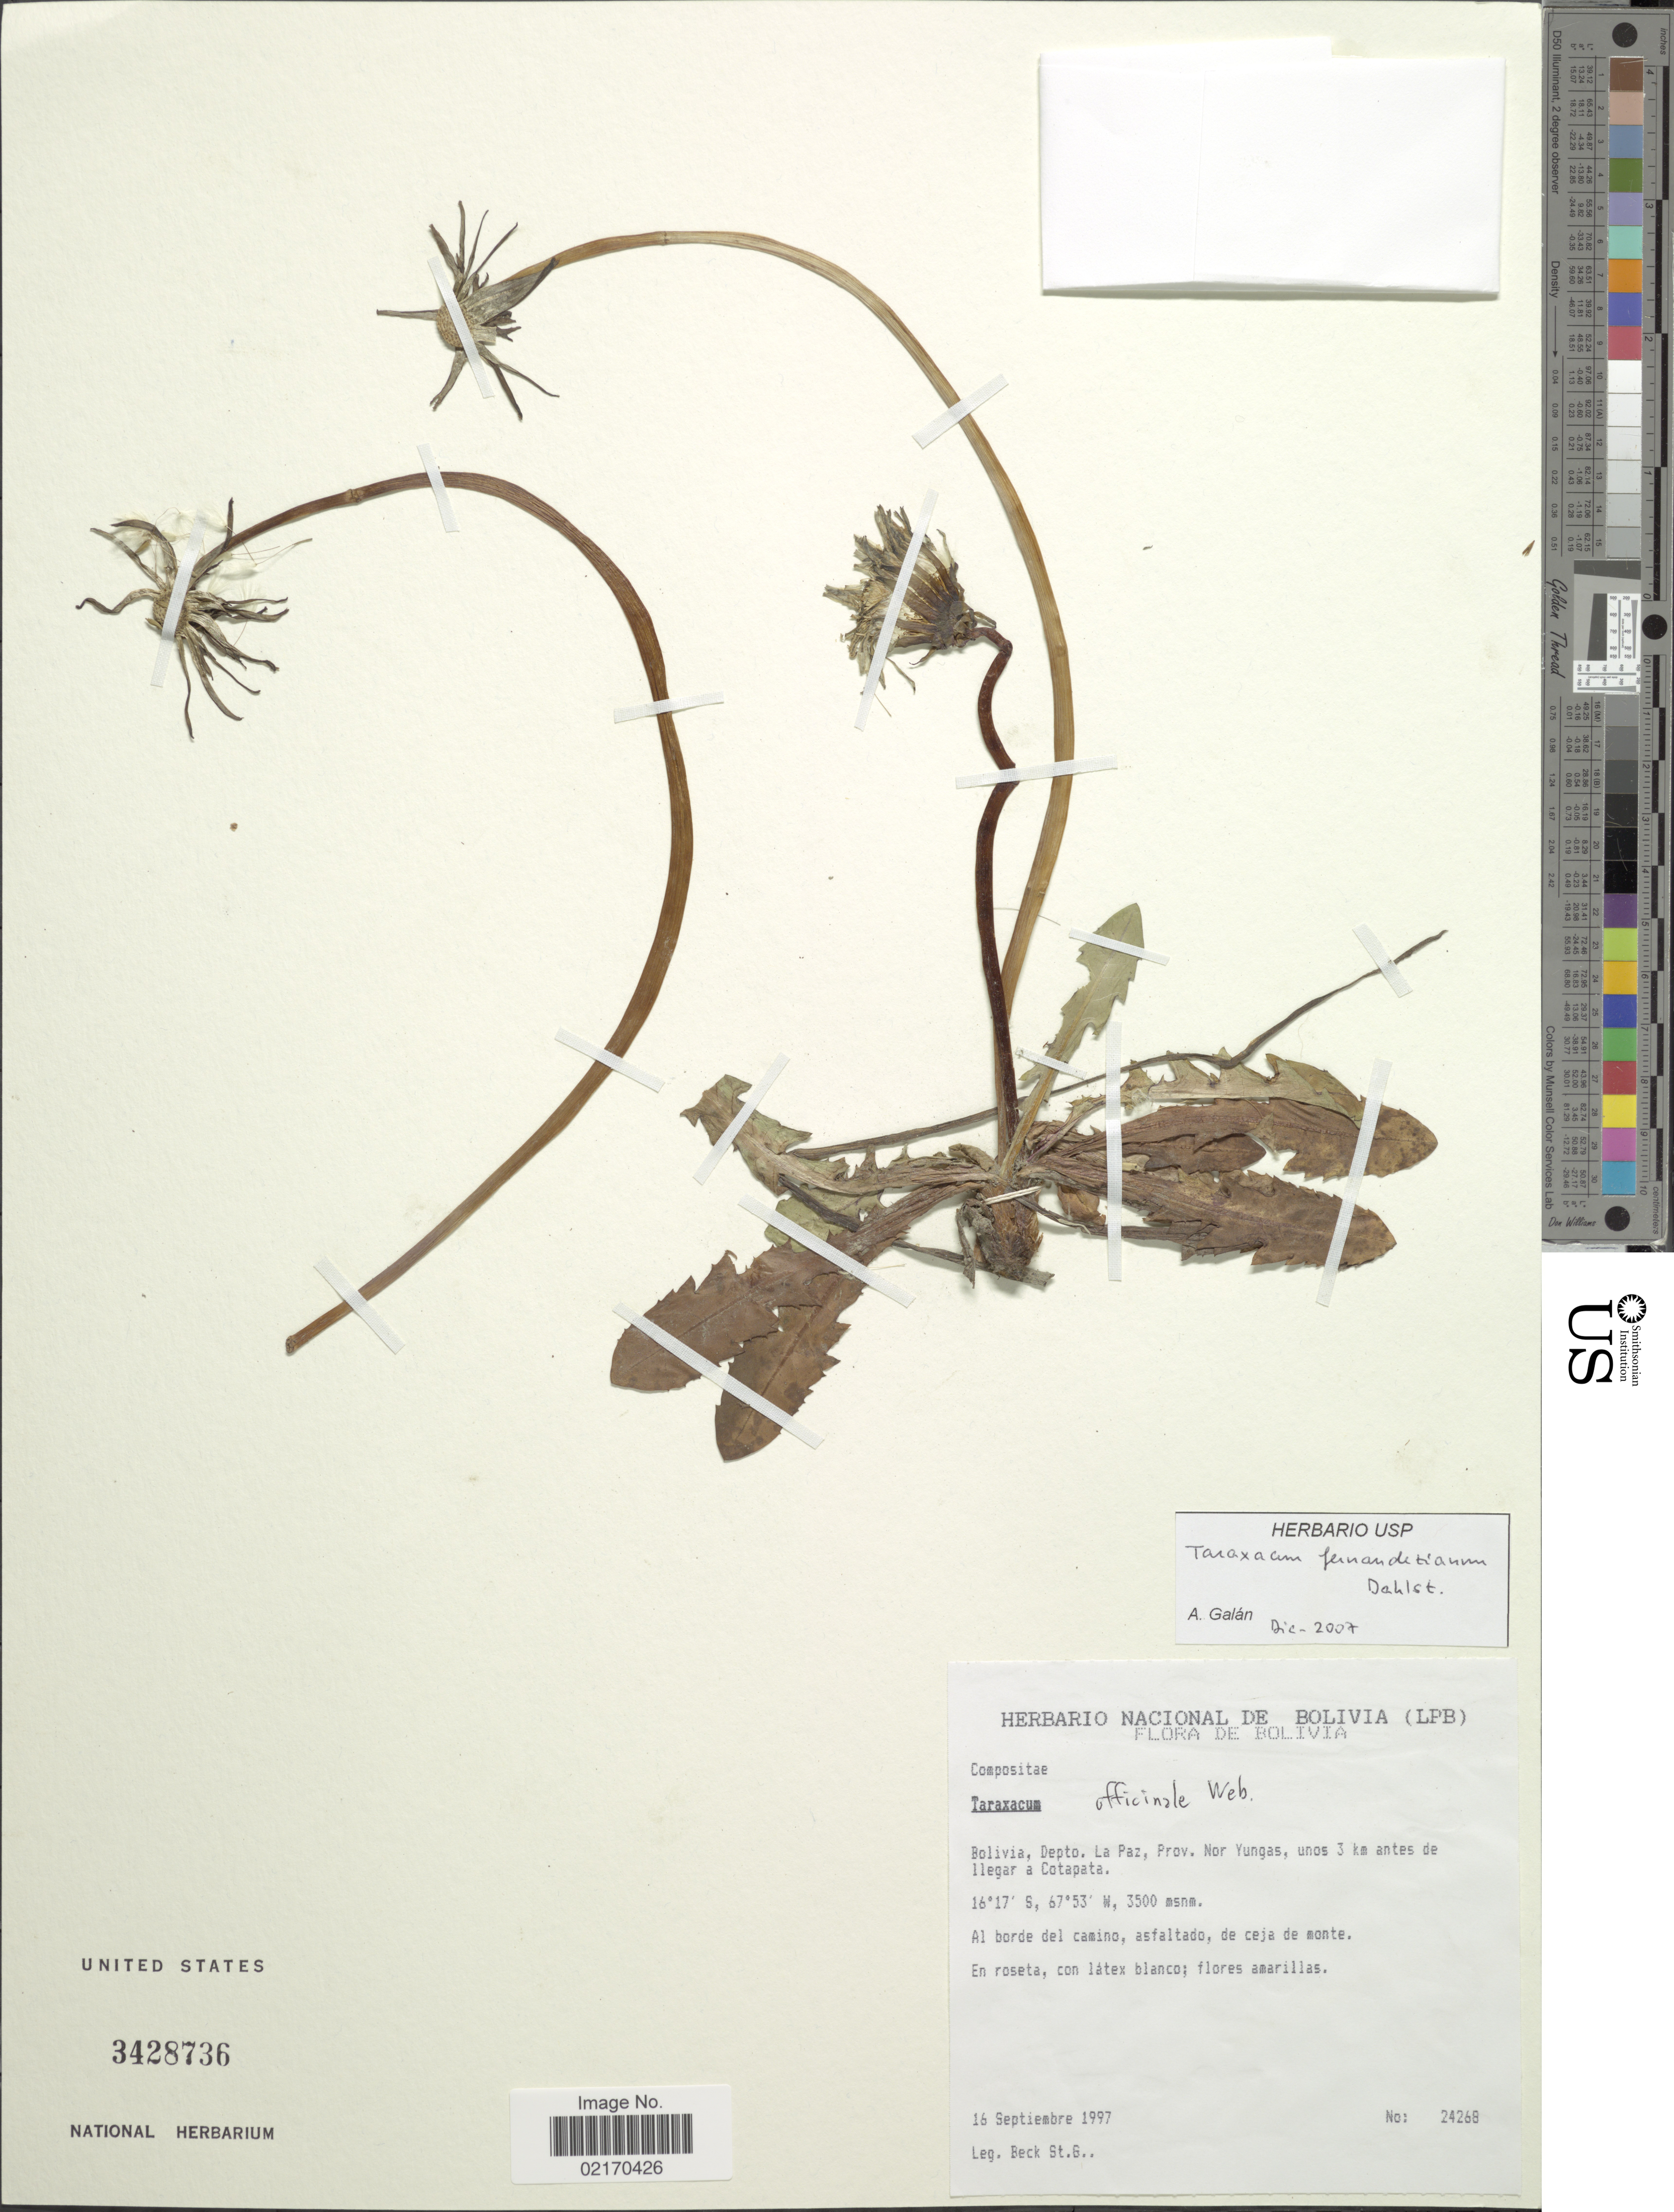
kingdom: Plantae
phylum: Tracheophyta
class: Magnoliopsida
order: Asterales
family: Asteraceae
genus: Taraxacum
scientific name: Taraxacum officinale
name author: G.H. Weber ex F.H. Wigg.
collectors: S. G. Beck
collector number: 24268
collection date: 1997-09-16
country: Bolivia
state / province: La Paz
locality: Nor Yungas, unos 3 km antes de llegar a Cotapata, al borde del camino, de ceja de monte.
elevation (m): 3500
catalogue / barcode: US 3428736